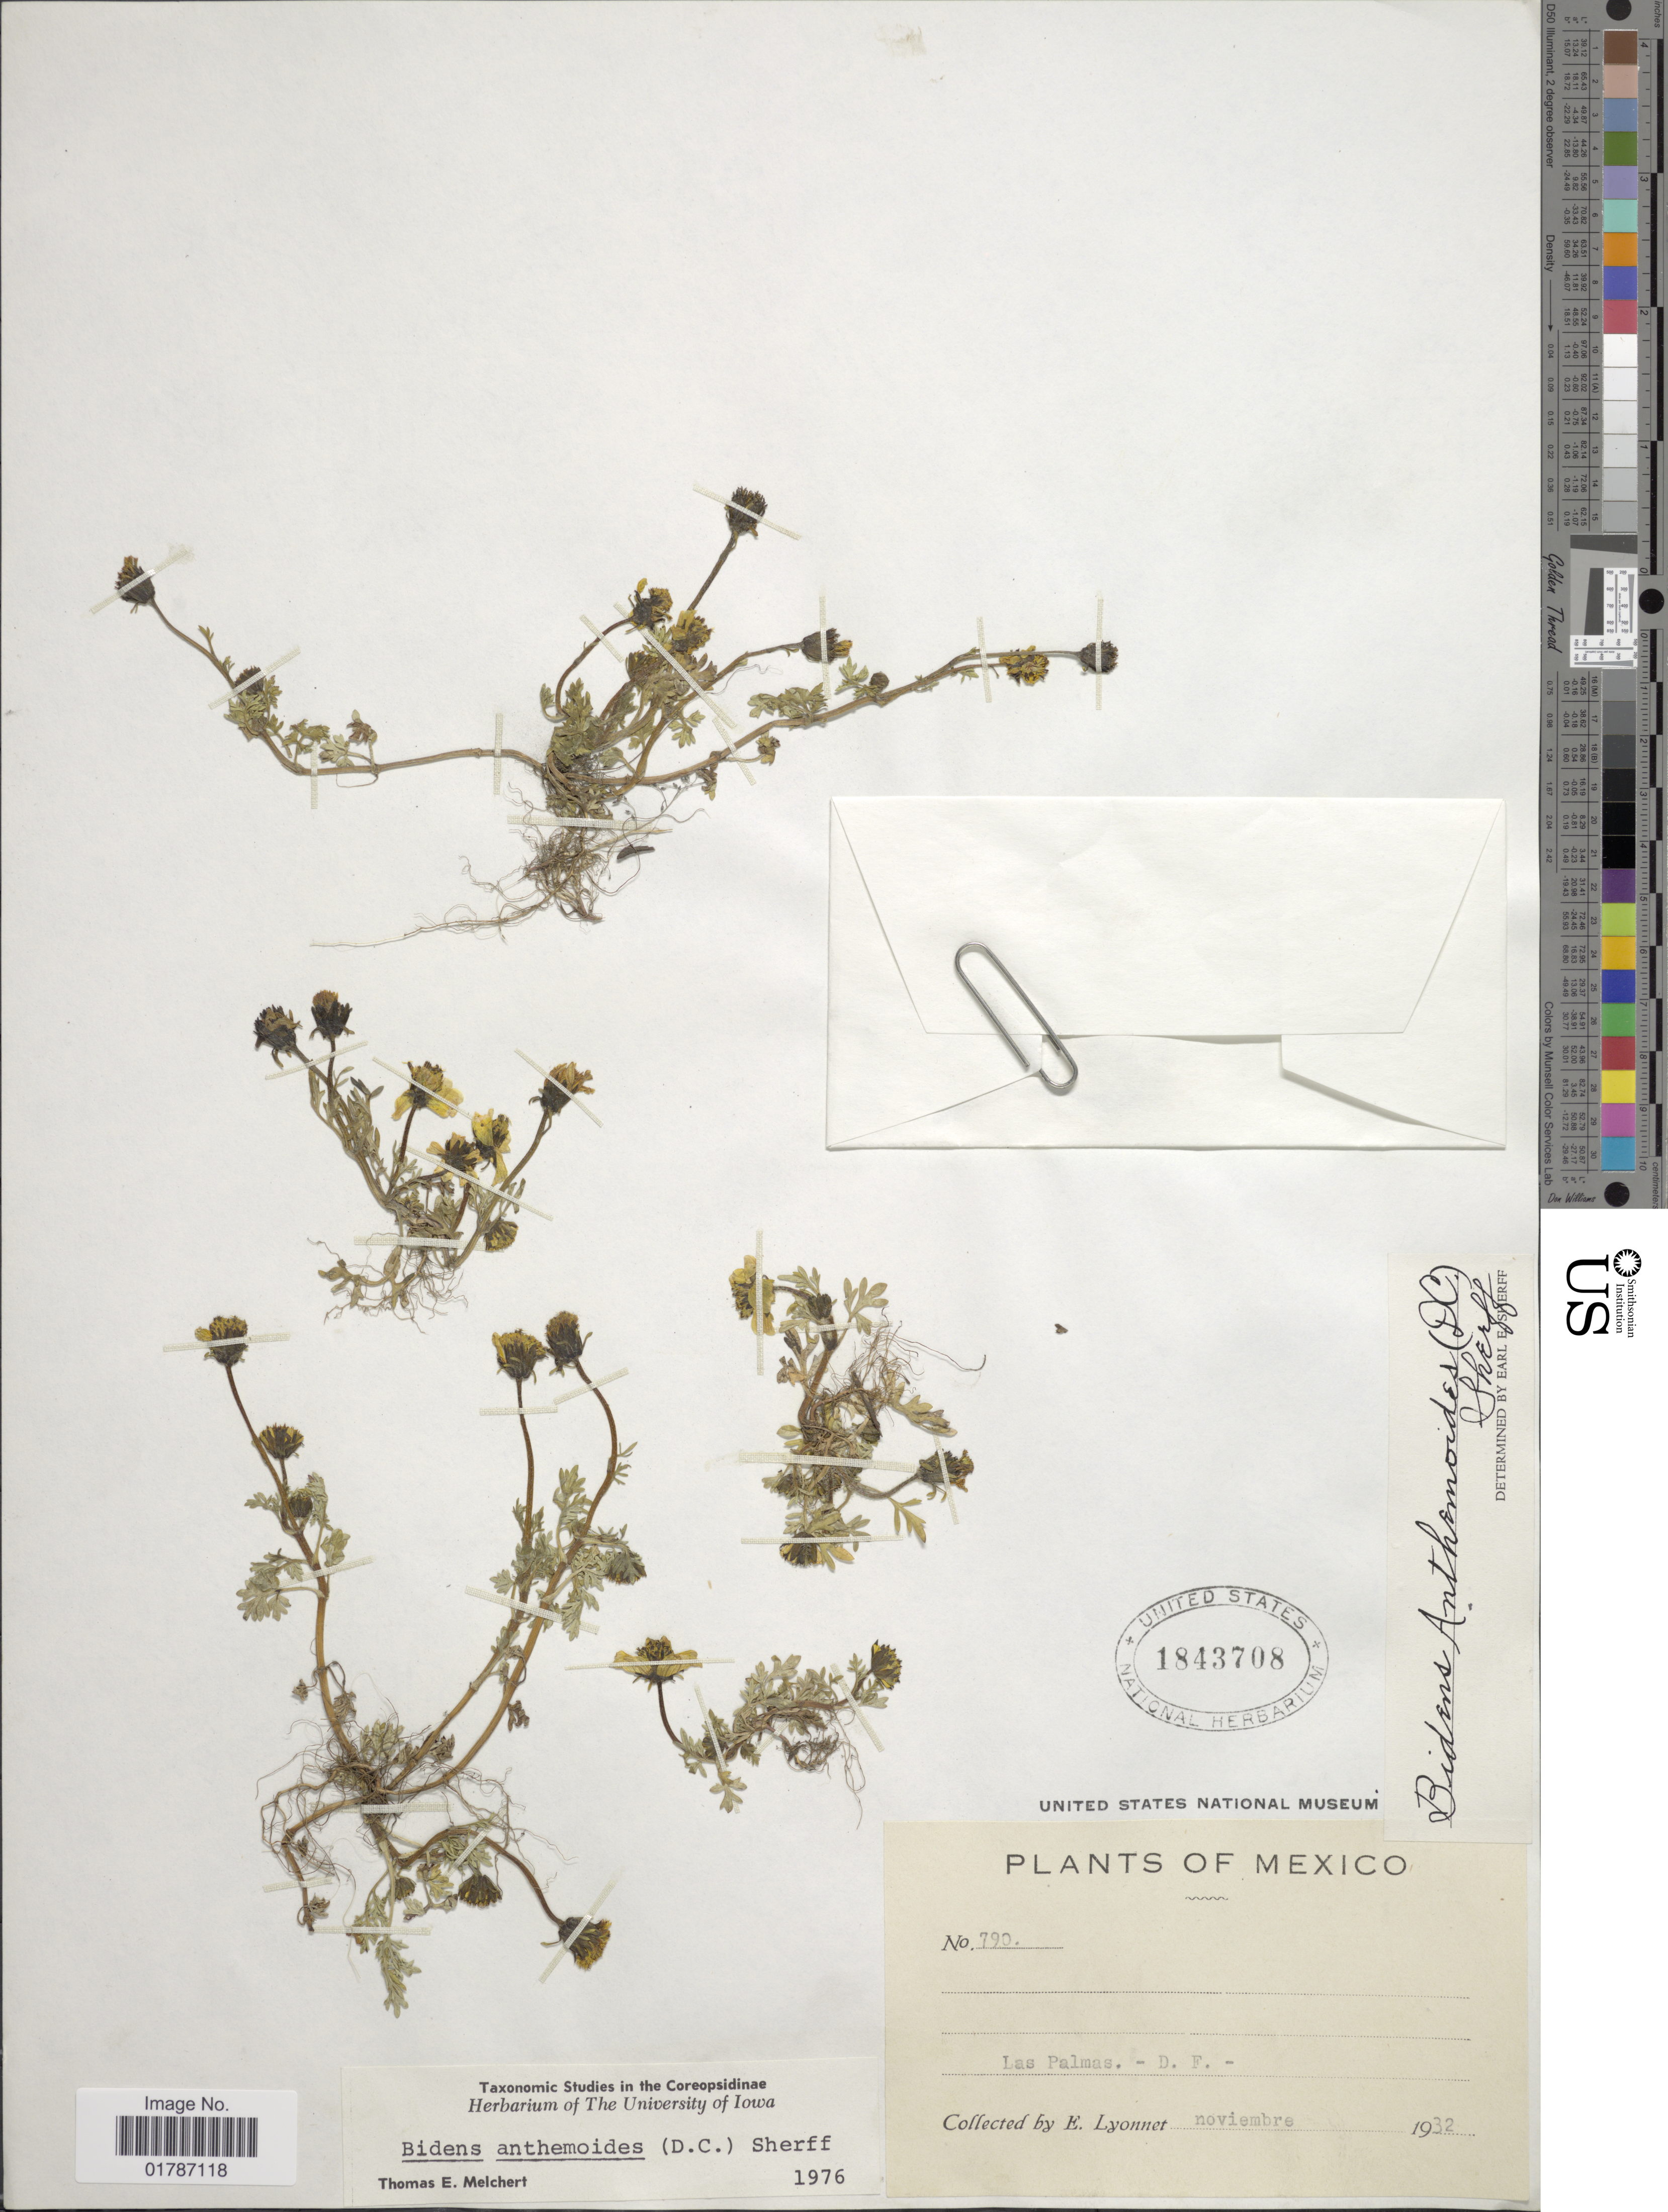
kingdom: Plantae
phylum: Tracheophyta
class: Magnoliopsida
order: Asterales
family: Asteraceae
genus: Bidens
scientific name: Bidens anthemoides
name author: (DC.) Sherff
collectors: E. Lyonnet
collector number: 790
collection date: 1932-11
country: Mexico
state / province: Distrito Federal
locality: Las Palmas, D. F.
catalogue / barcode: US 1843708